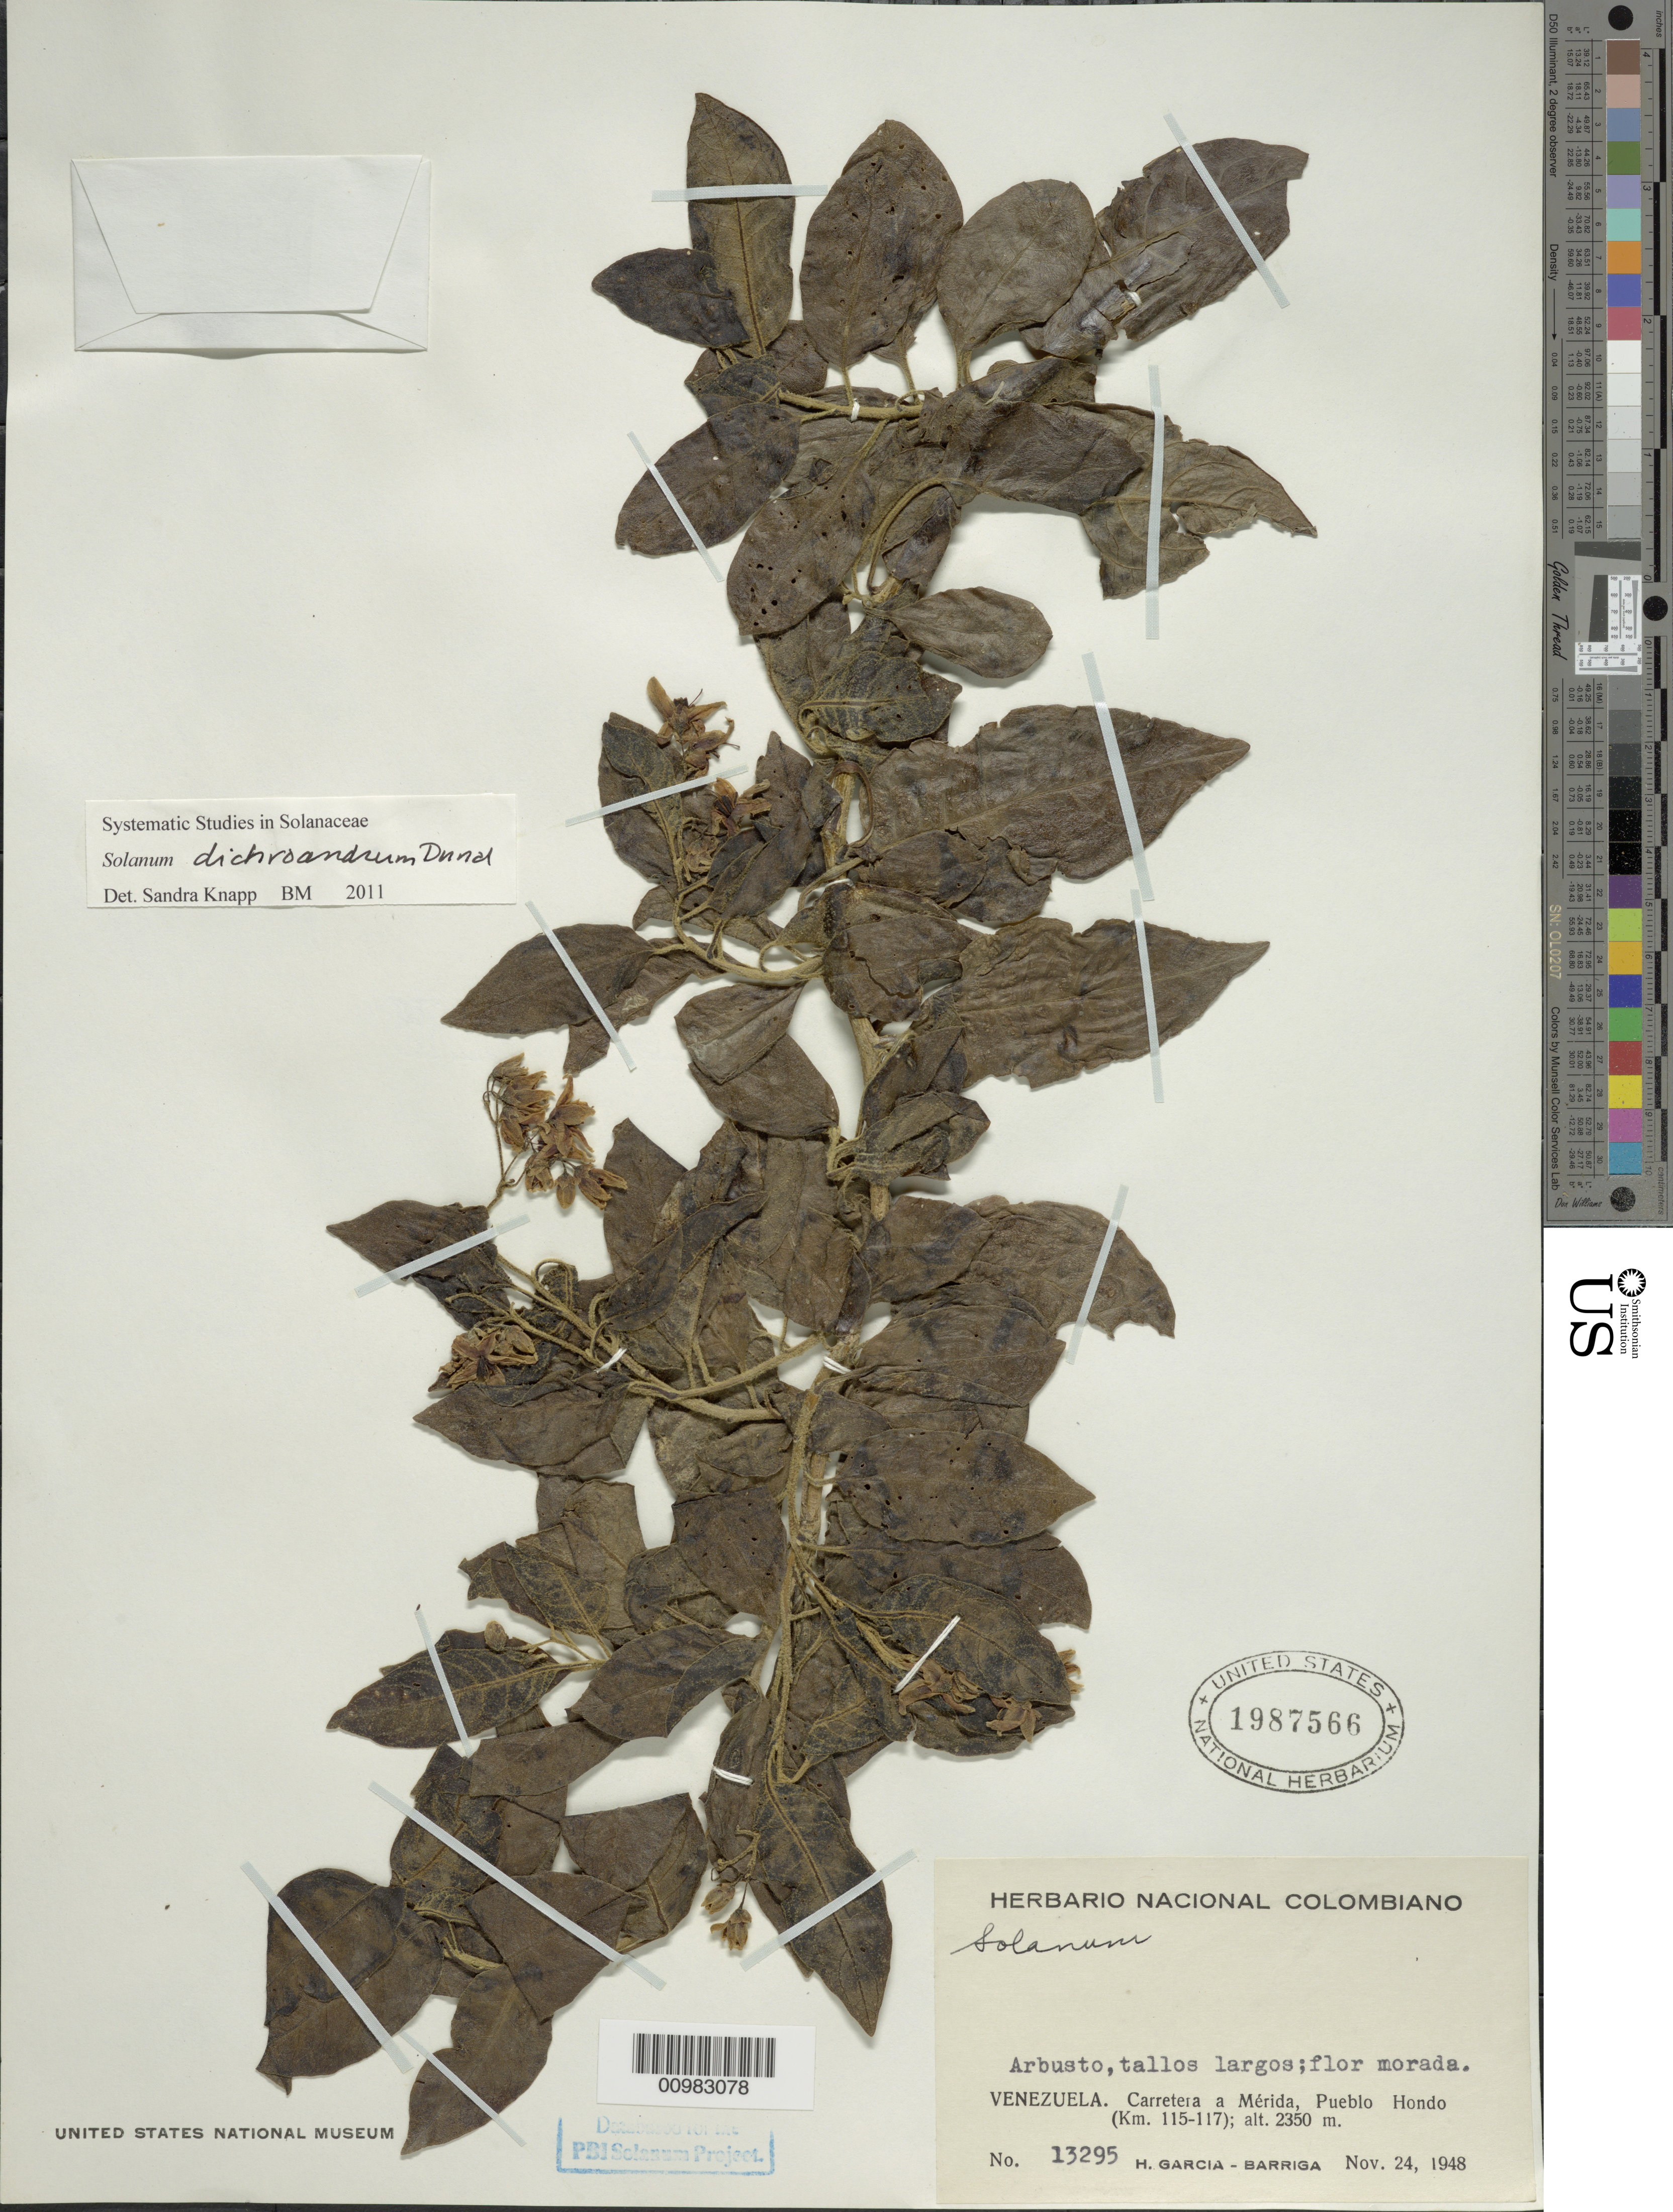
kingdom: Plantae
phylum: Tracheophyta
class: Magnoliopsida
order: Solanales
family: Solanaceae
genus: Solanum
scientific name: Solanum dichroandrum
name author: Dunal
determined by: Knapp, S. D.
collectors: H. García Barriga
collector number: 13236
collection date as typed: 12 Nov 1948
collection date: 1948-11-12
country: Colombia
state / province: Boyacá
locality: carretera a Muxo, Las Curcubitas, km 114-117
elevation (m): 2850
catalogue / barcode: US 1987523